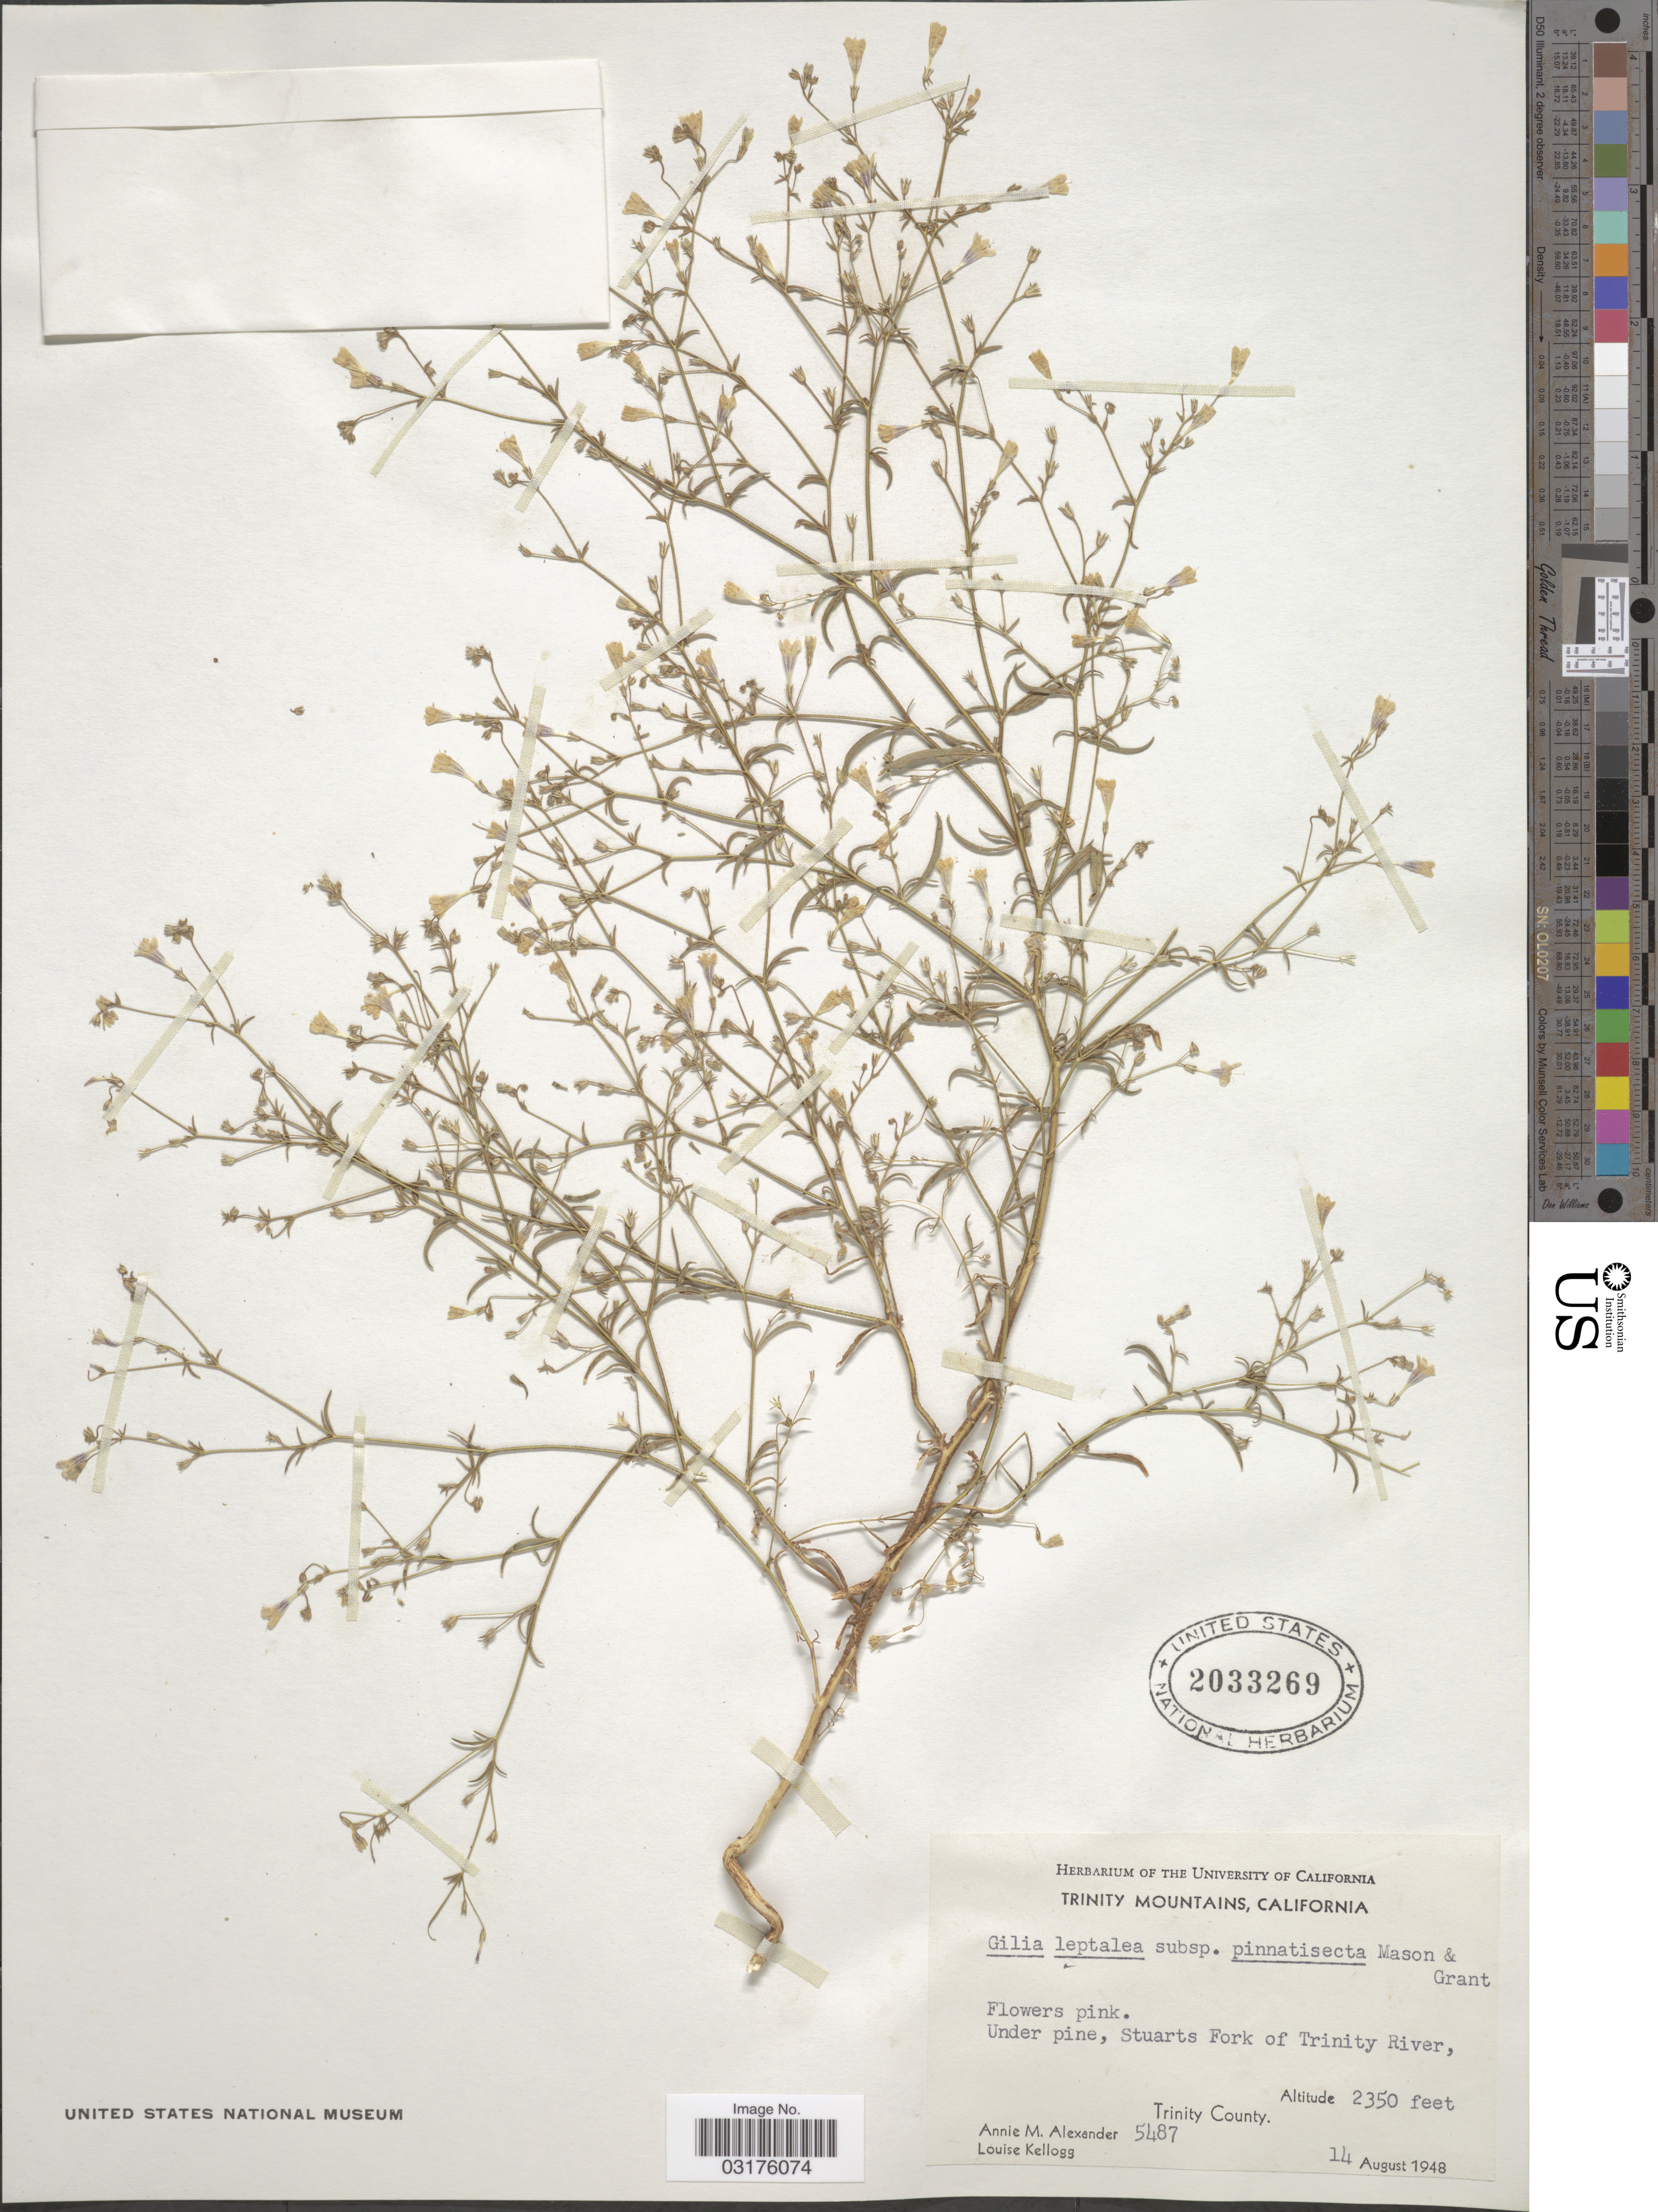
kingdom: Plantae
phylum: Tracheophyta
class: Magnoliopsida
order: Ericales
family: Polemoniaceae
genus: Navarretia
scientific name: Navarretia linearifolia subsp. pinnatisecta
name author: (H. Mason & A.D. Grant) L.A. Johnson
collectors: A. M. Alexander & L. Kellogg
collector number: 5487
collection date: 1948-08-14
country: United States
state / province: California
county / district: Trinity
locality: Trinity Mountains, Under pine, Stuarts Fork of Trinity River, Trinity County.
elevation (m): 716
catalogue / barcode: US 2033269